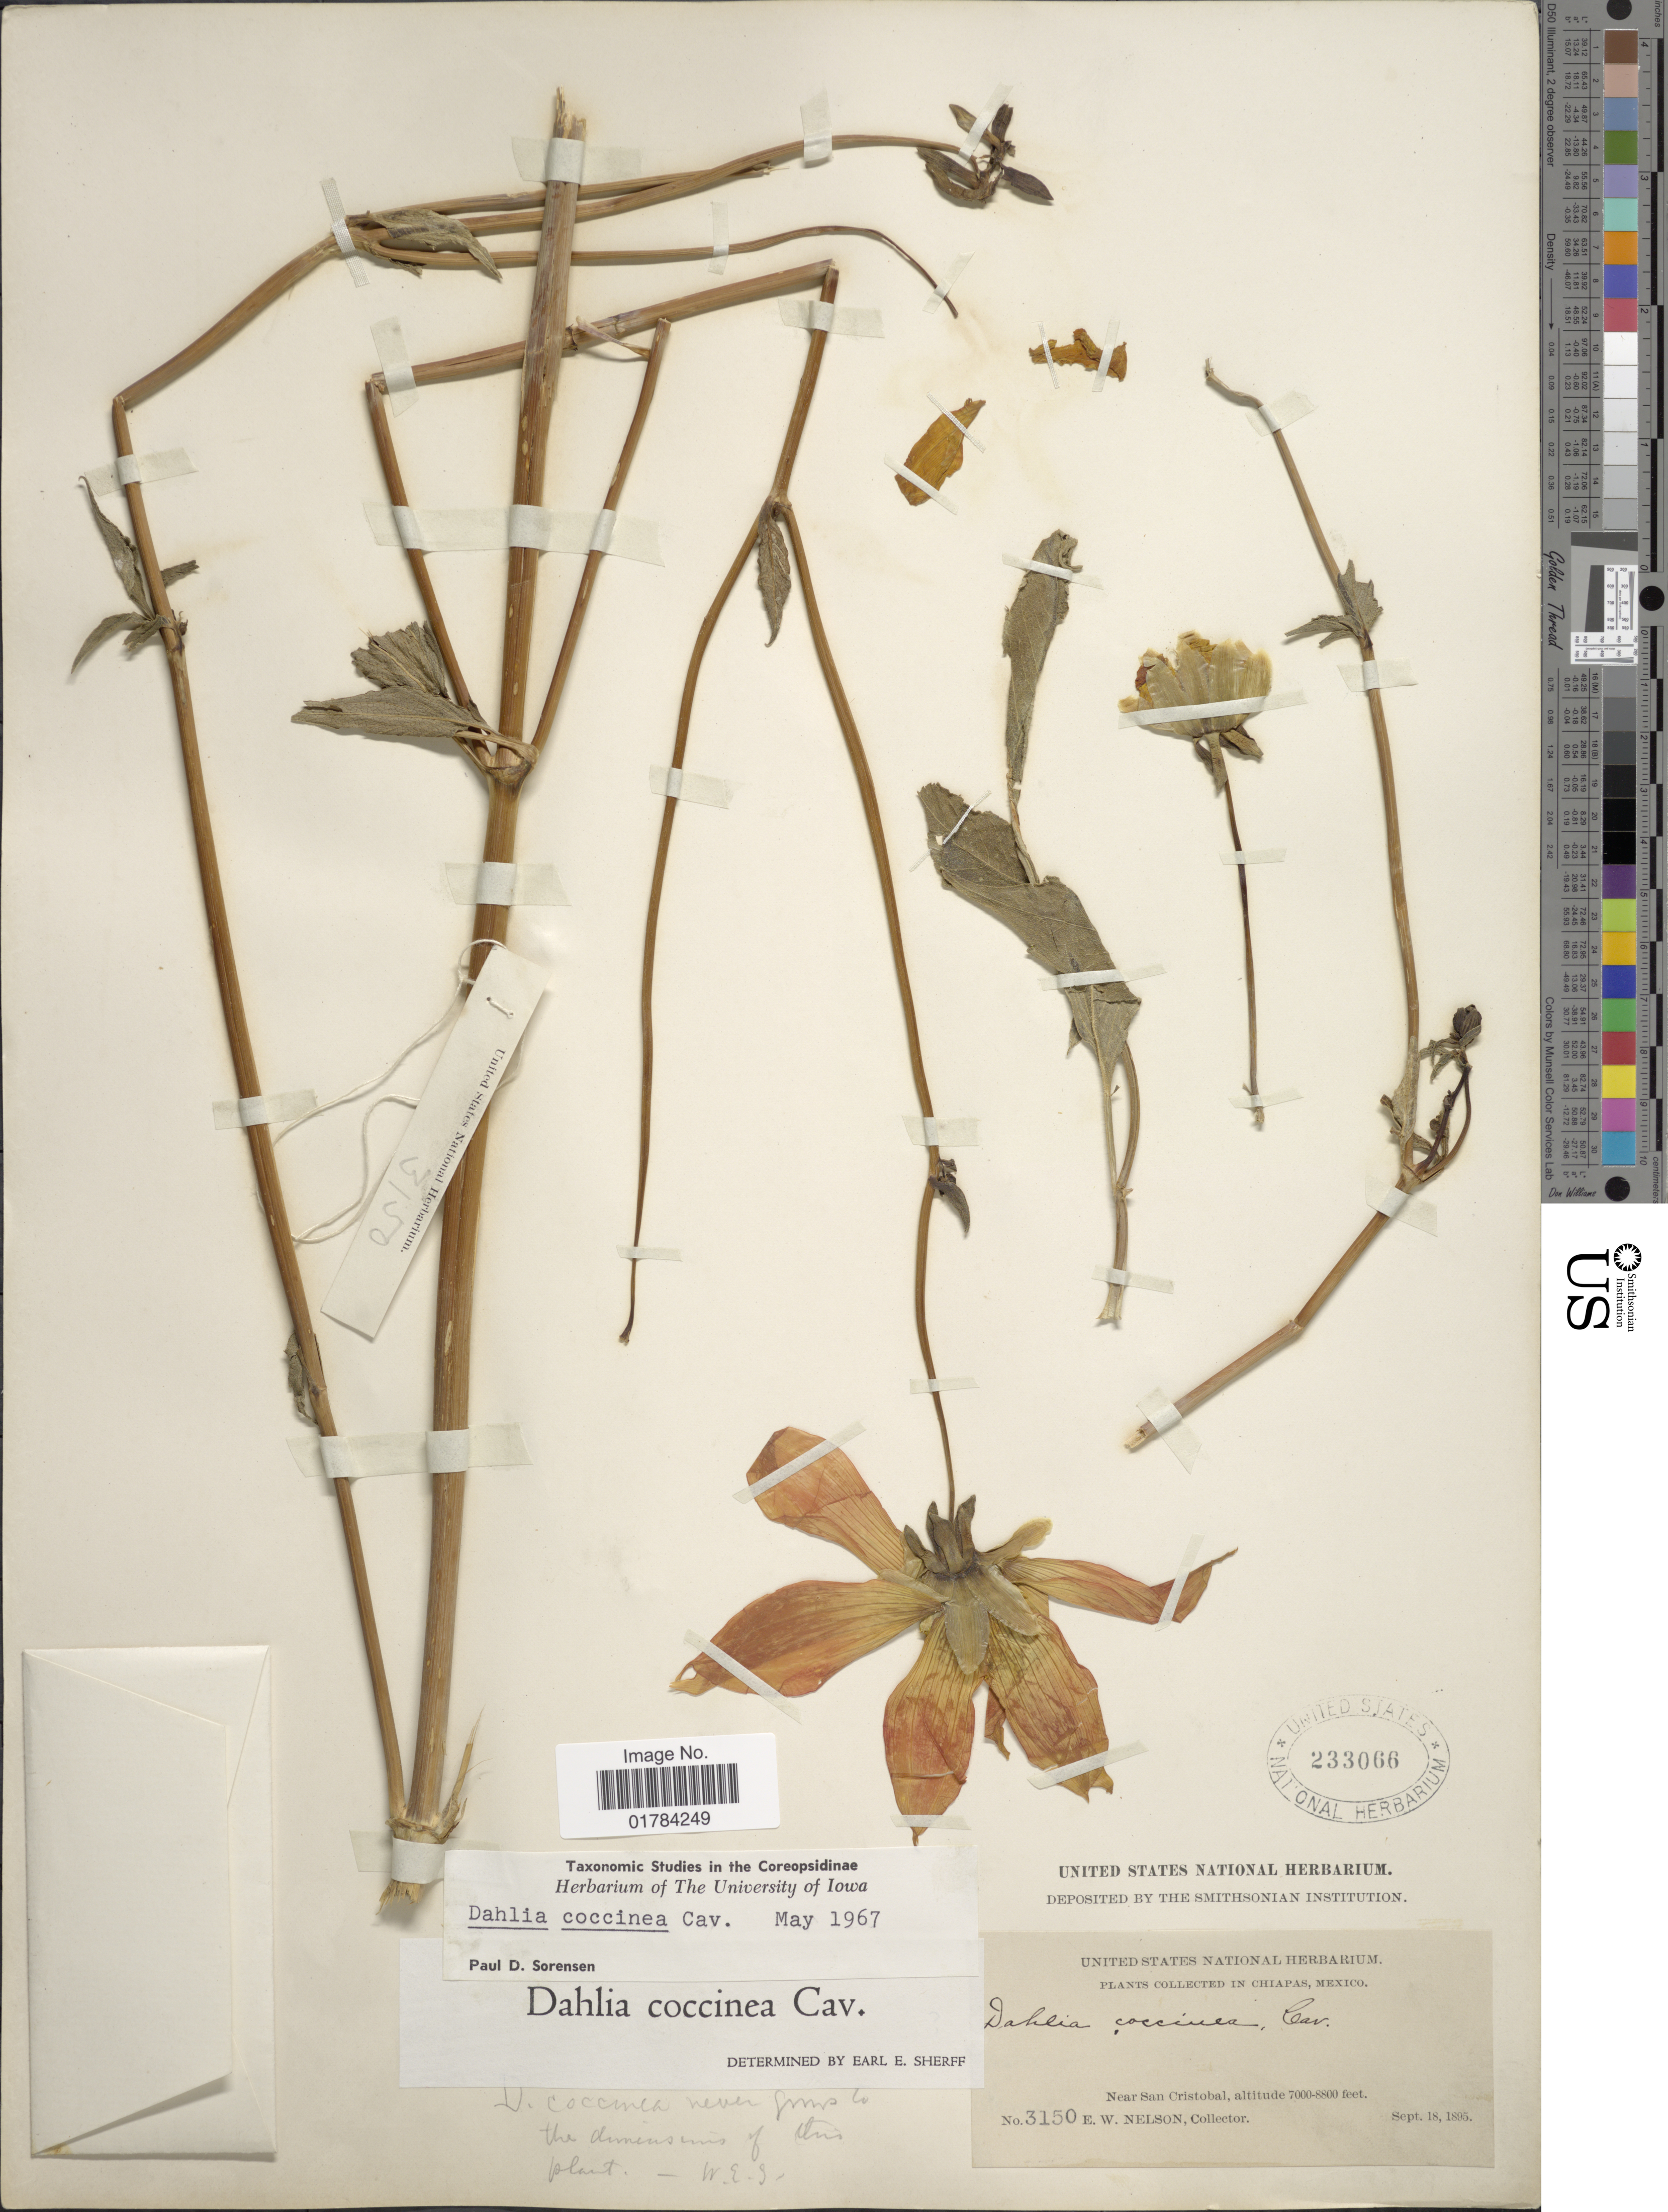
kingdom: Plantae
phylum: Tracheophyta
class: Magnoliopsida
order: Asterales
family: Asteraceae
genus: Dahlia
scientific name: Dahlia coccinea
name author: Cav.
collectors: E. W. Nelson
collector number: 3150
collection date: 1895-09-18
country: Mexico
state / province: Chiapas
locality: Near San Cristobal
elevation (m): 2134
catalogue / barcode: US 233066